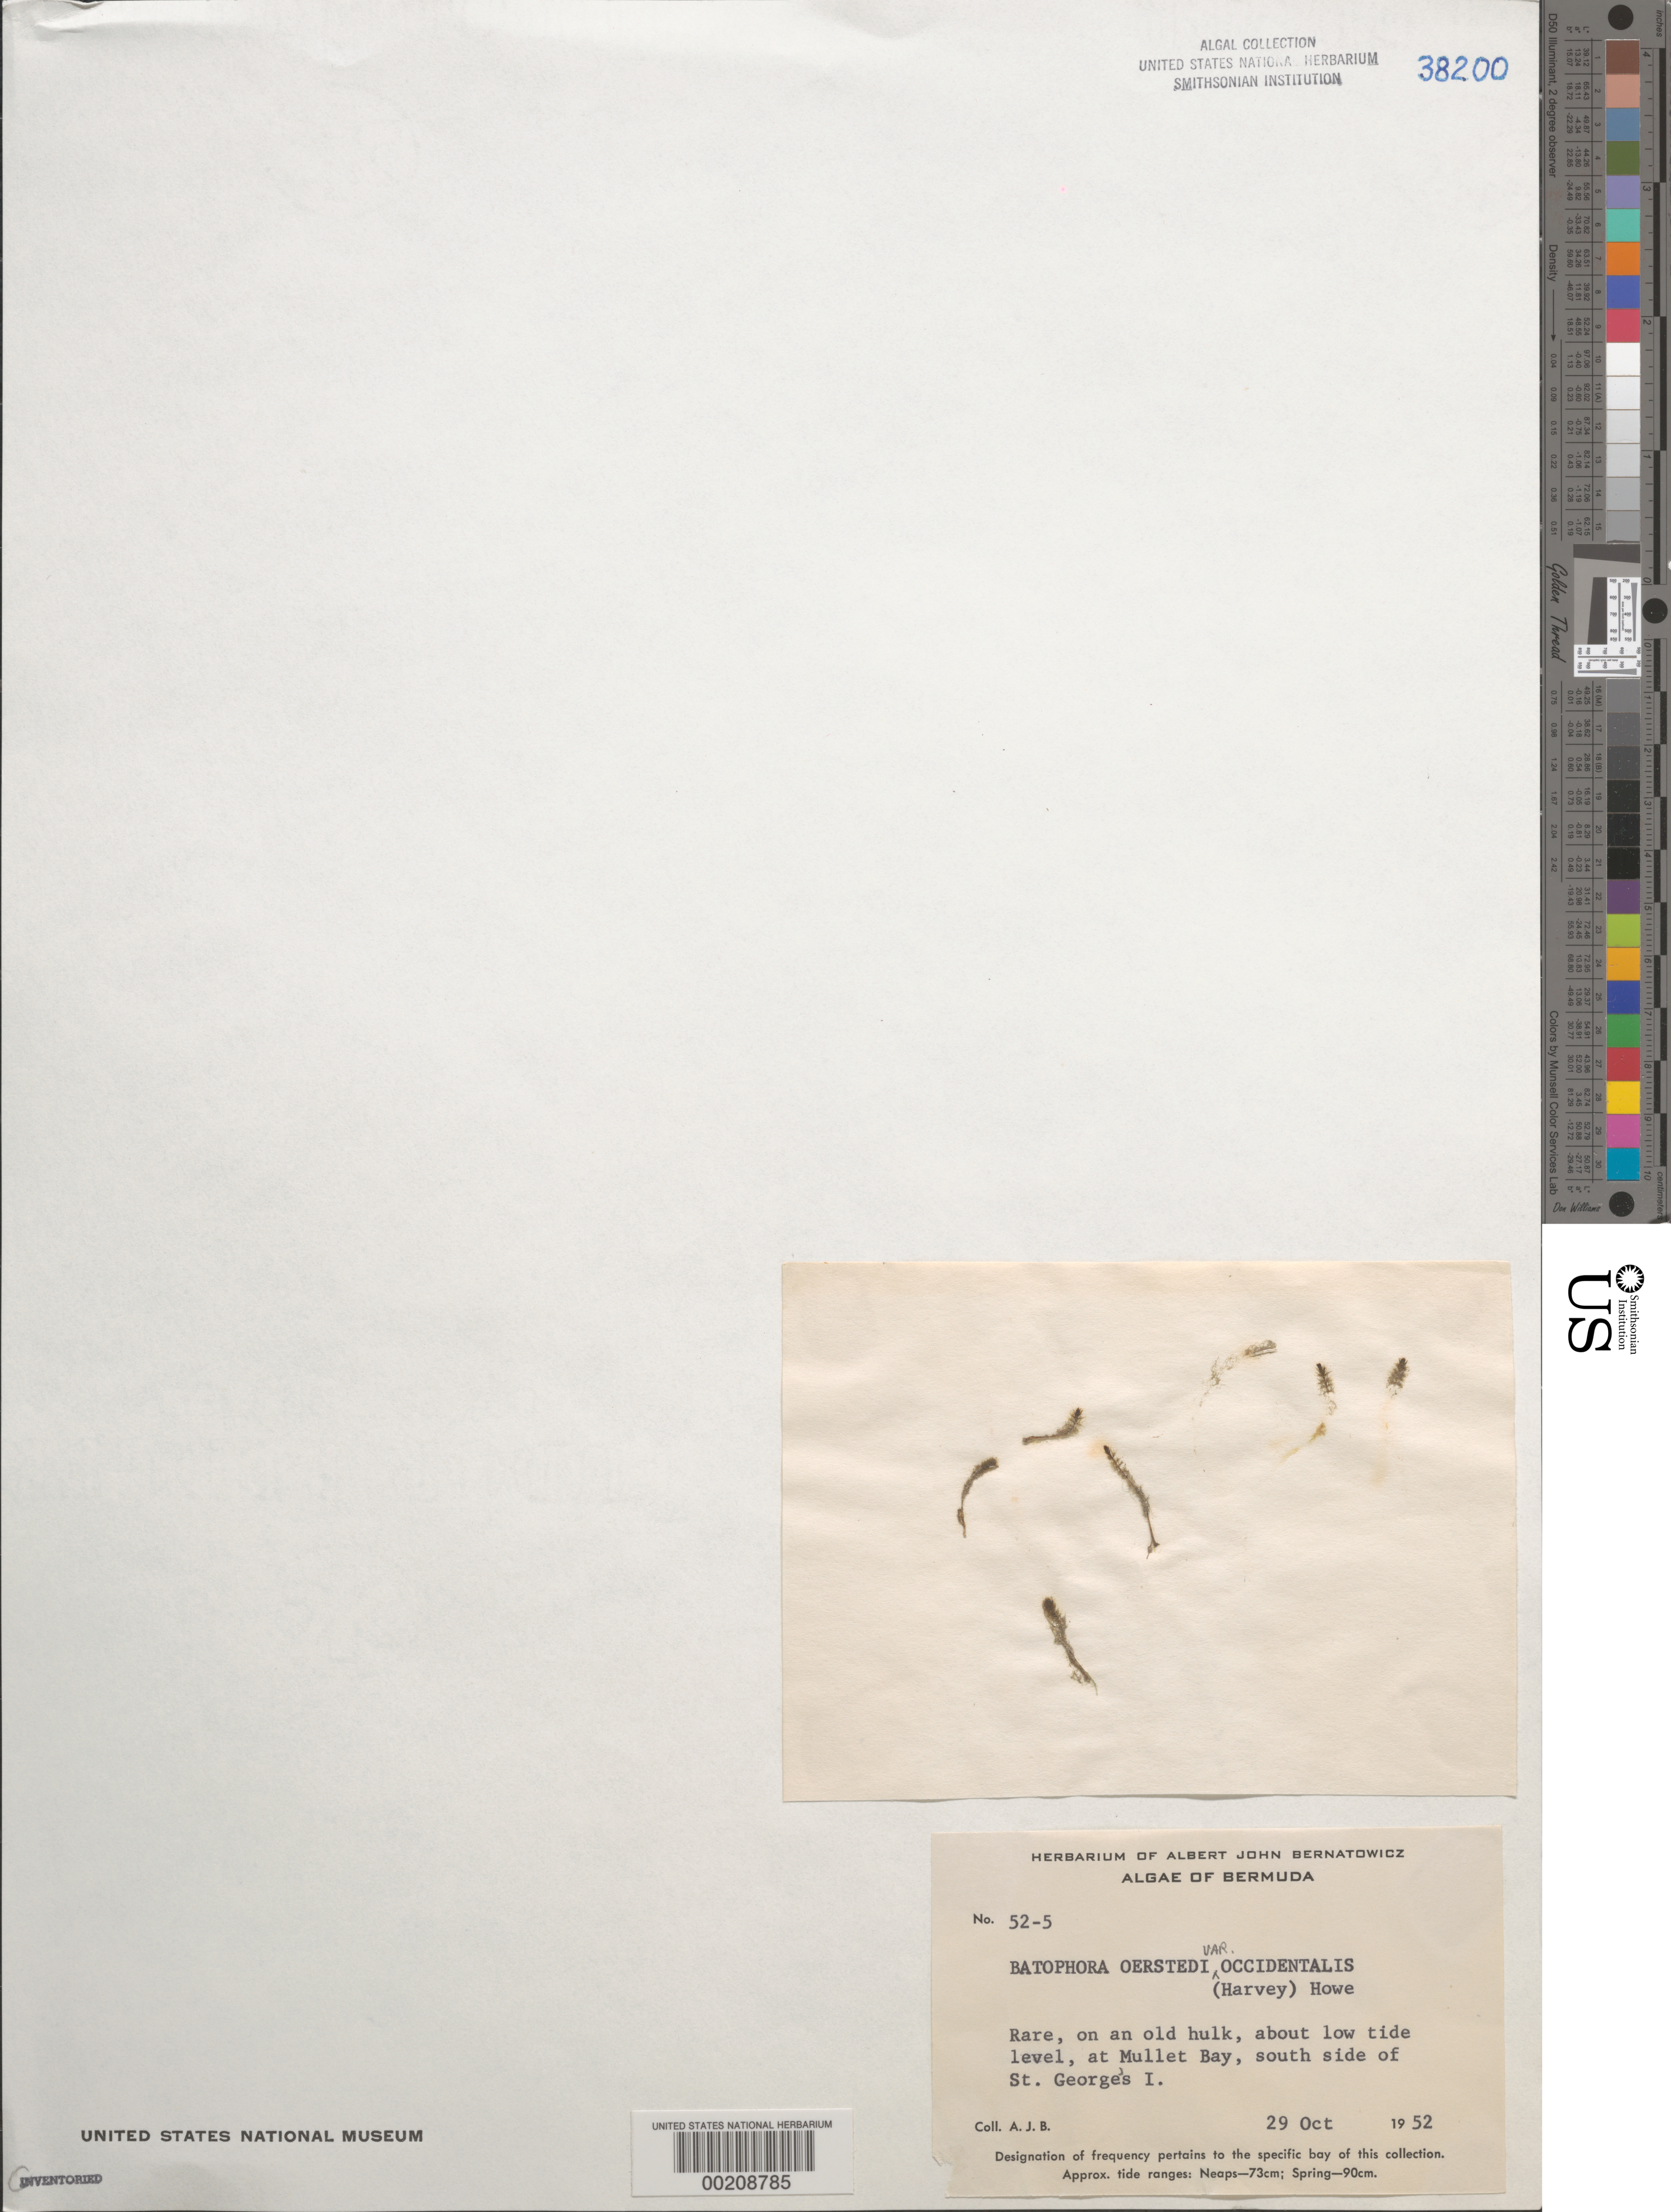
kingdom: Plantae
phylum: Chlorophyta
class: Ulvophyceae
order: Dasycladales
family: Dasycladaceae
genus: Batophora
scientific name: Batophora oerstedii var. occidentalis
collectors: A. Bernatowicz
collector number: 52-5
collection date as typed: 29 Oct 1952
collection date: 1952-10-29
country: Bermuda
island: St. George's Island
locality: Mullet Bay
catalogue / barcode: US 38200